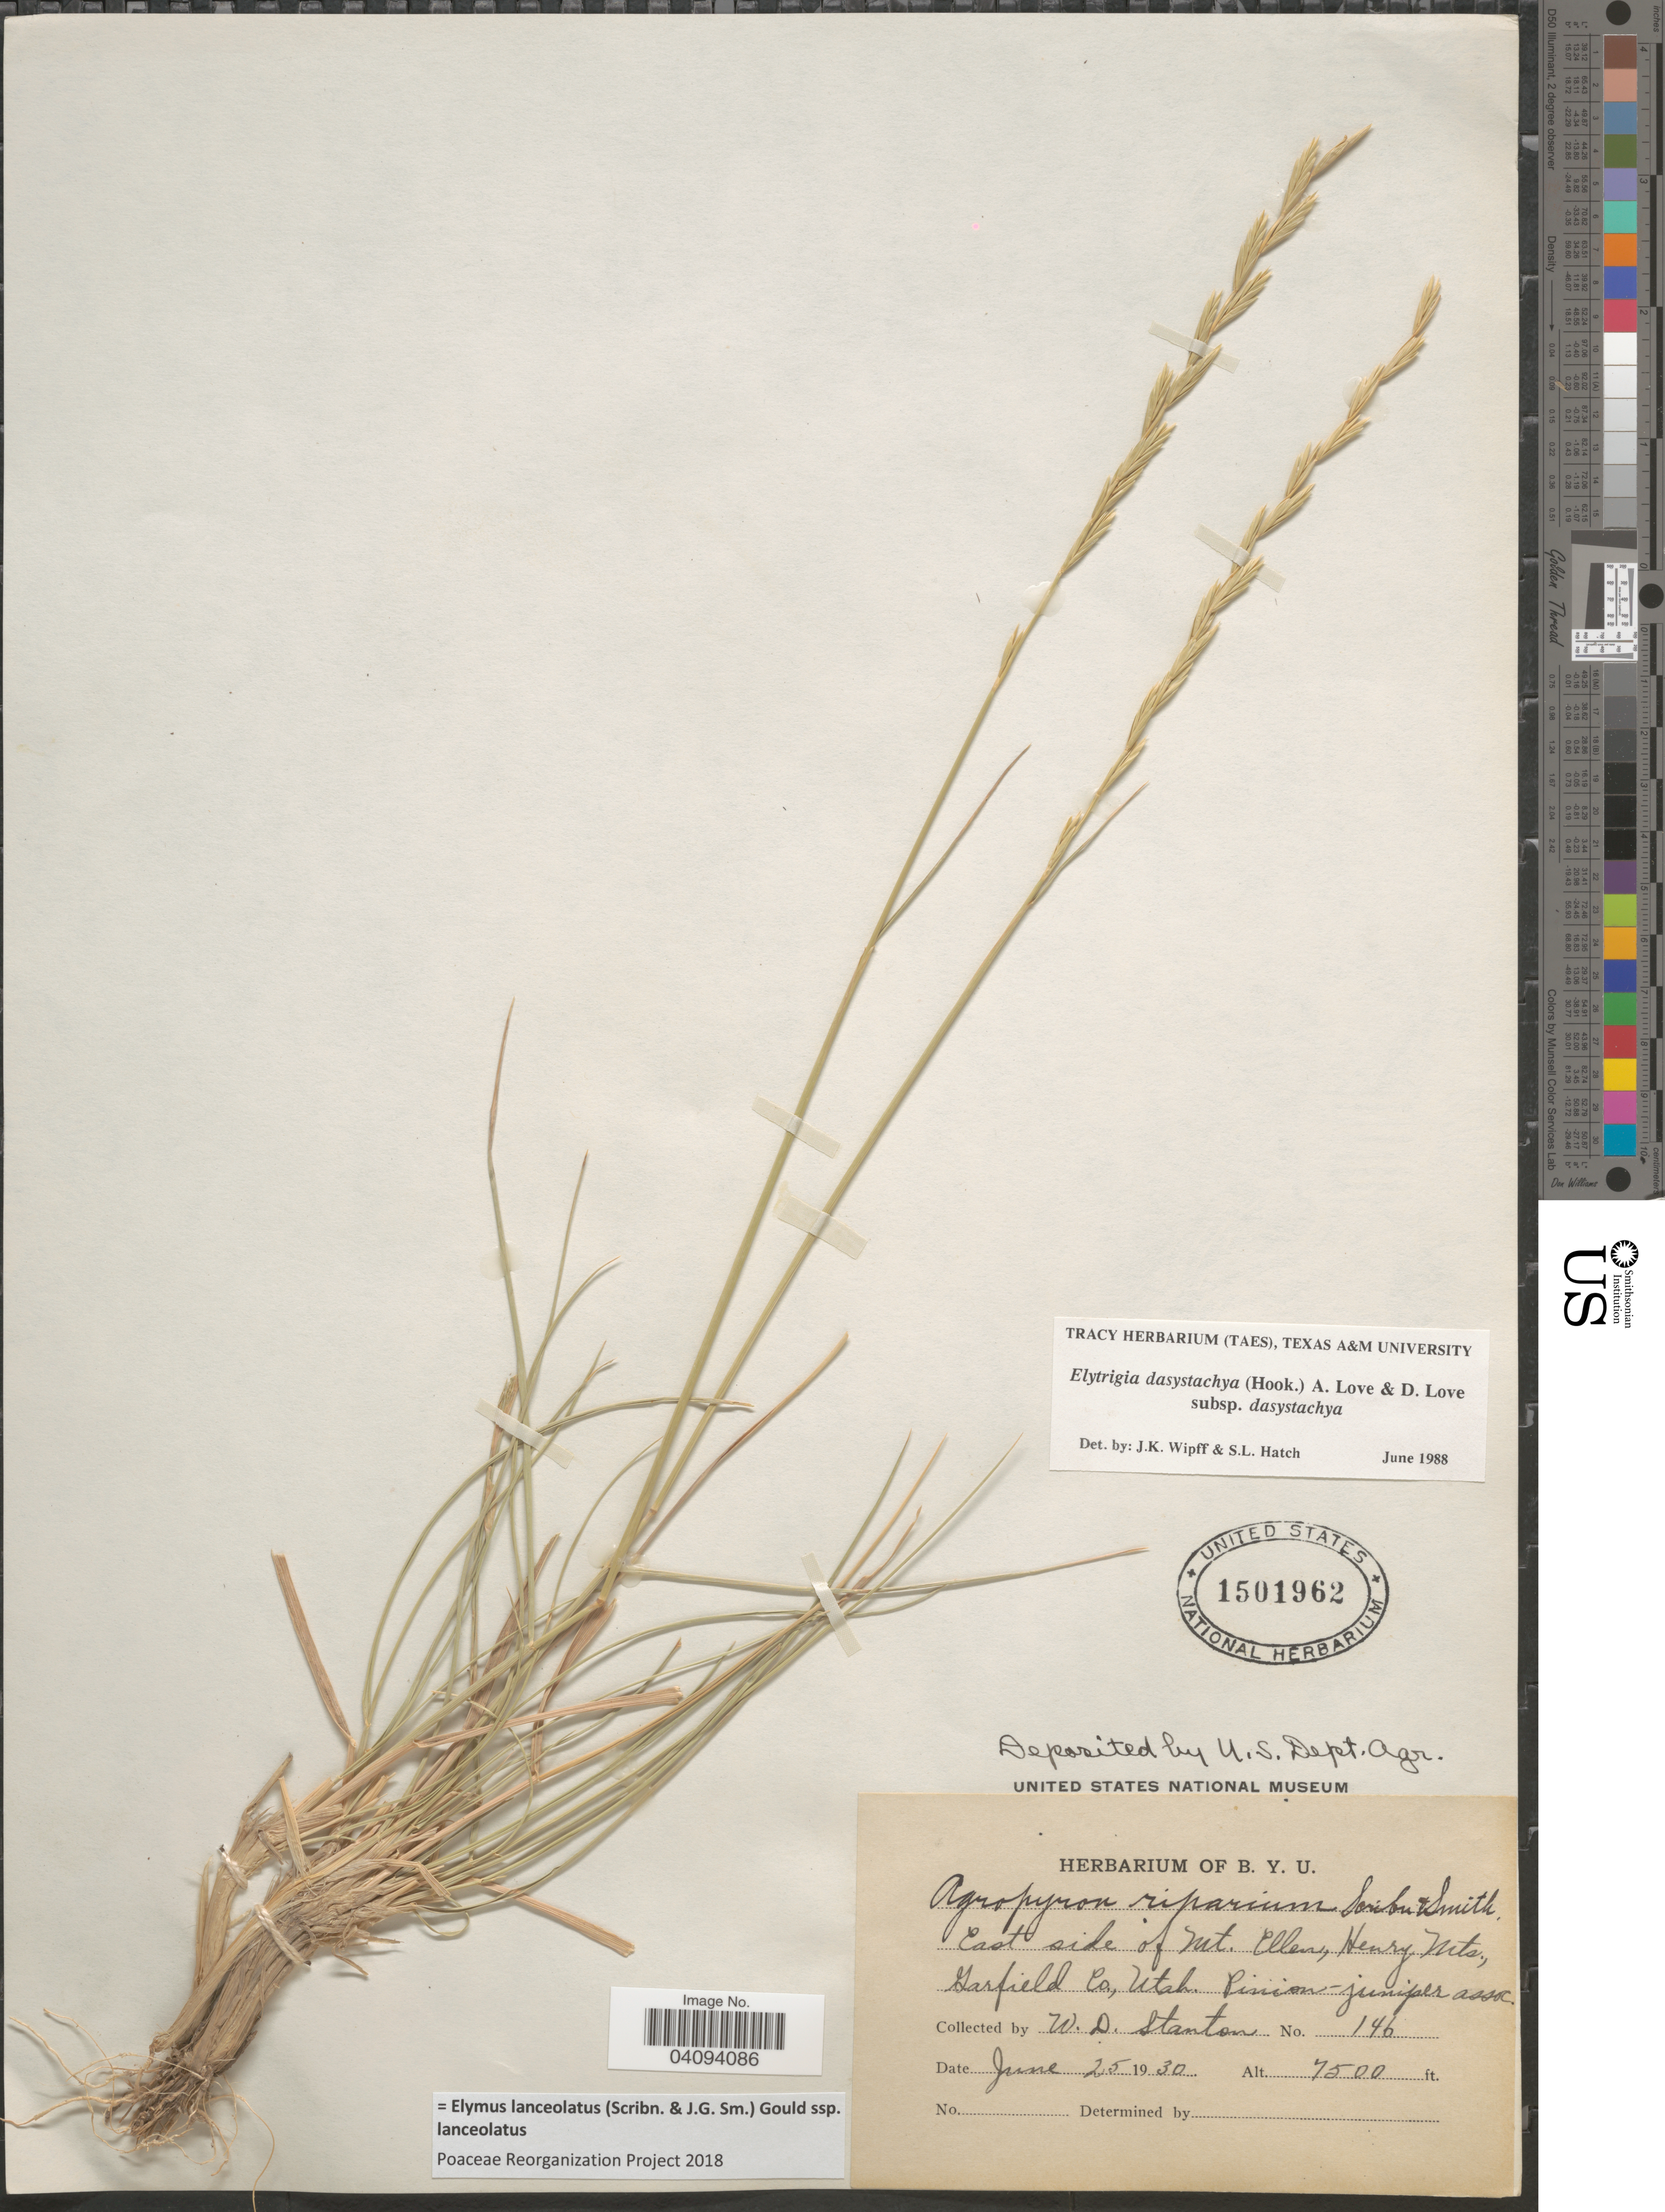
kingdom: Plantae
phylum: Tracheophyta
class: Liliopsida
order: Poales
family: Poaceae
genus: Elymus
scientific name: Elymus lanceolatus subsp. lanceolatus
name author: (Scribn. & J.G. Sm.) Gould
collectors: W. Stanton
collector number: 146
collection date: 1930-06-25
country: United States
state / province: Utah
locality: East side of Mt. Ellen, Henry Mts., Garfield Co.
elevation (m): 2286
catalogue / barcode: US 1501962